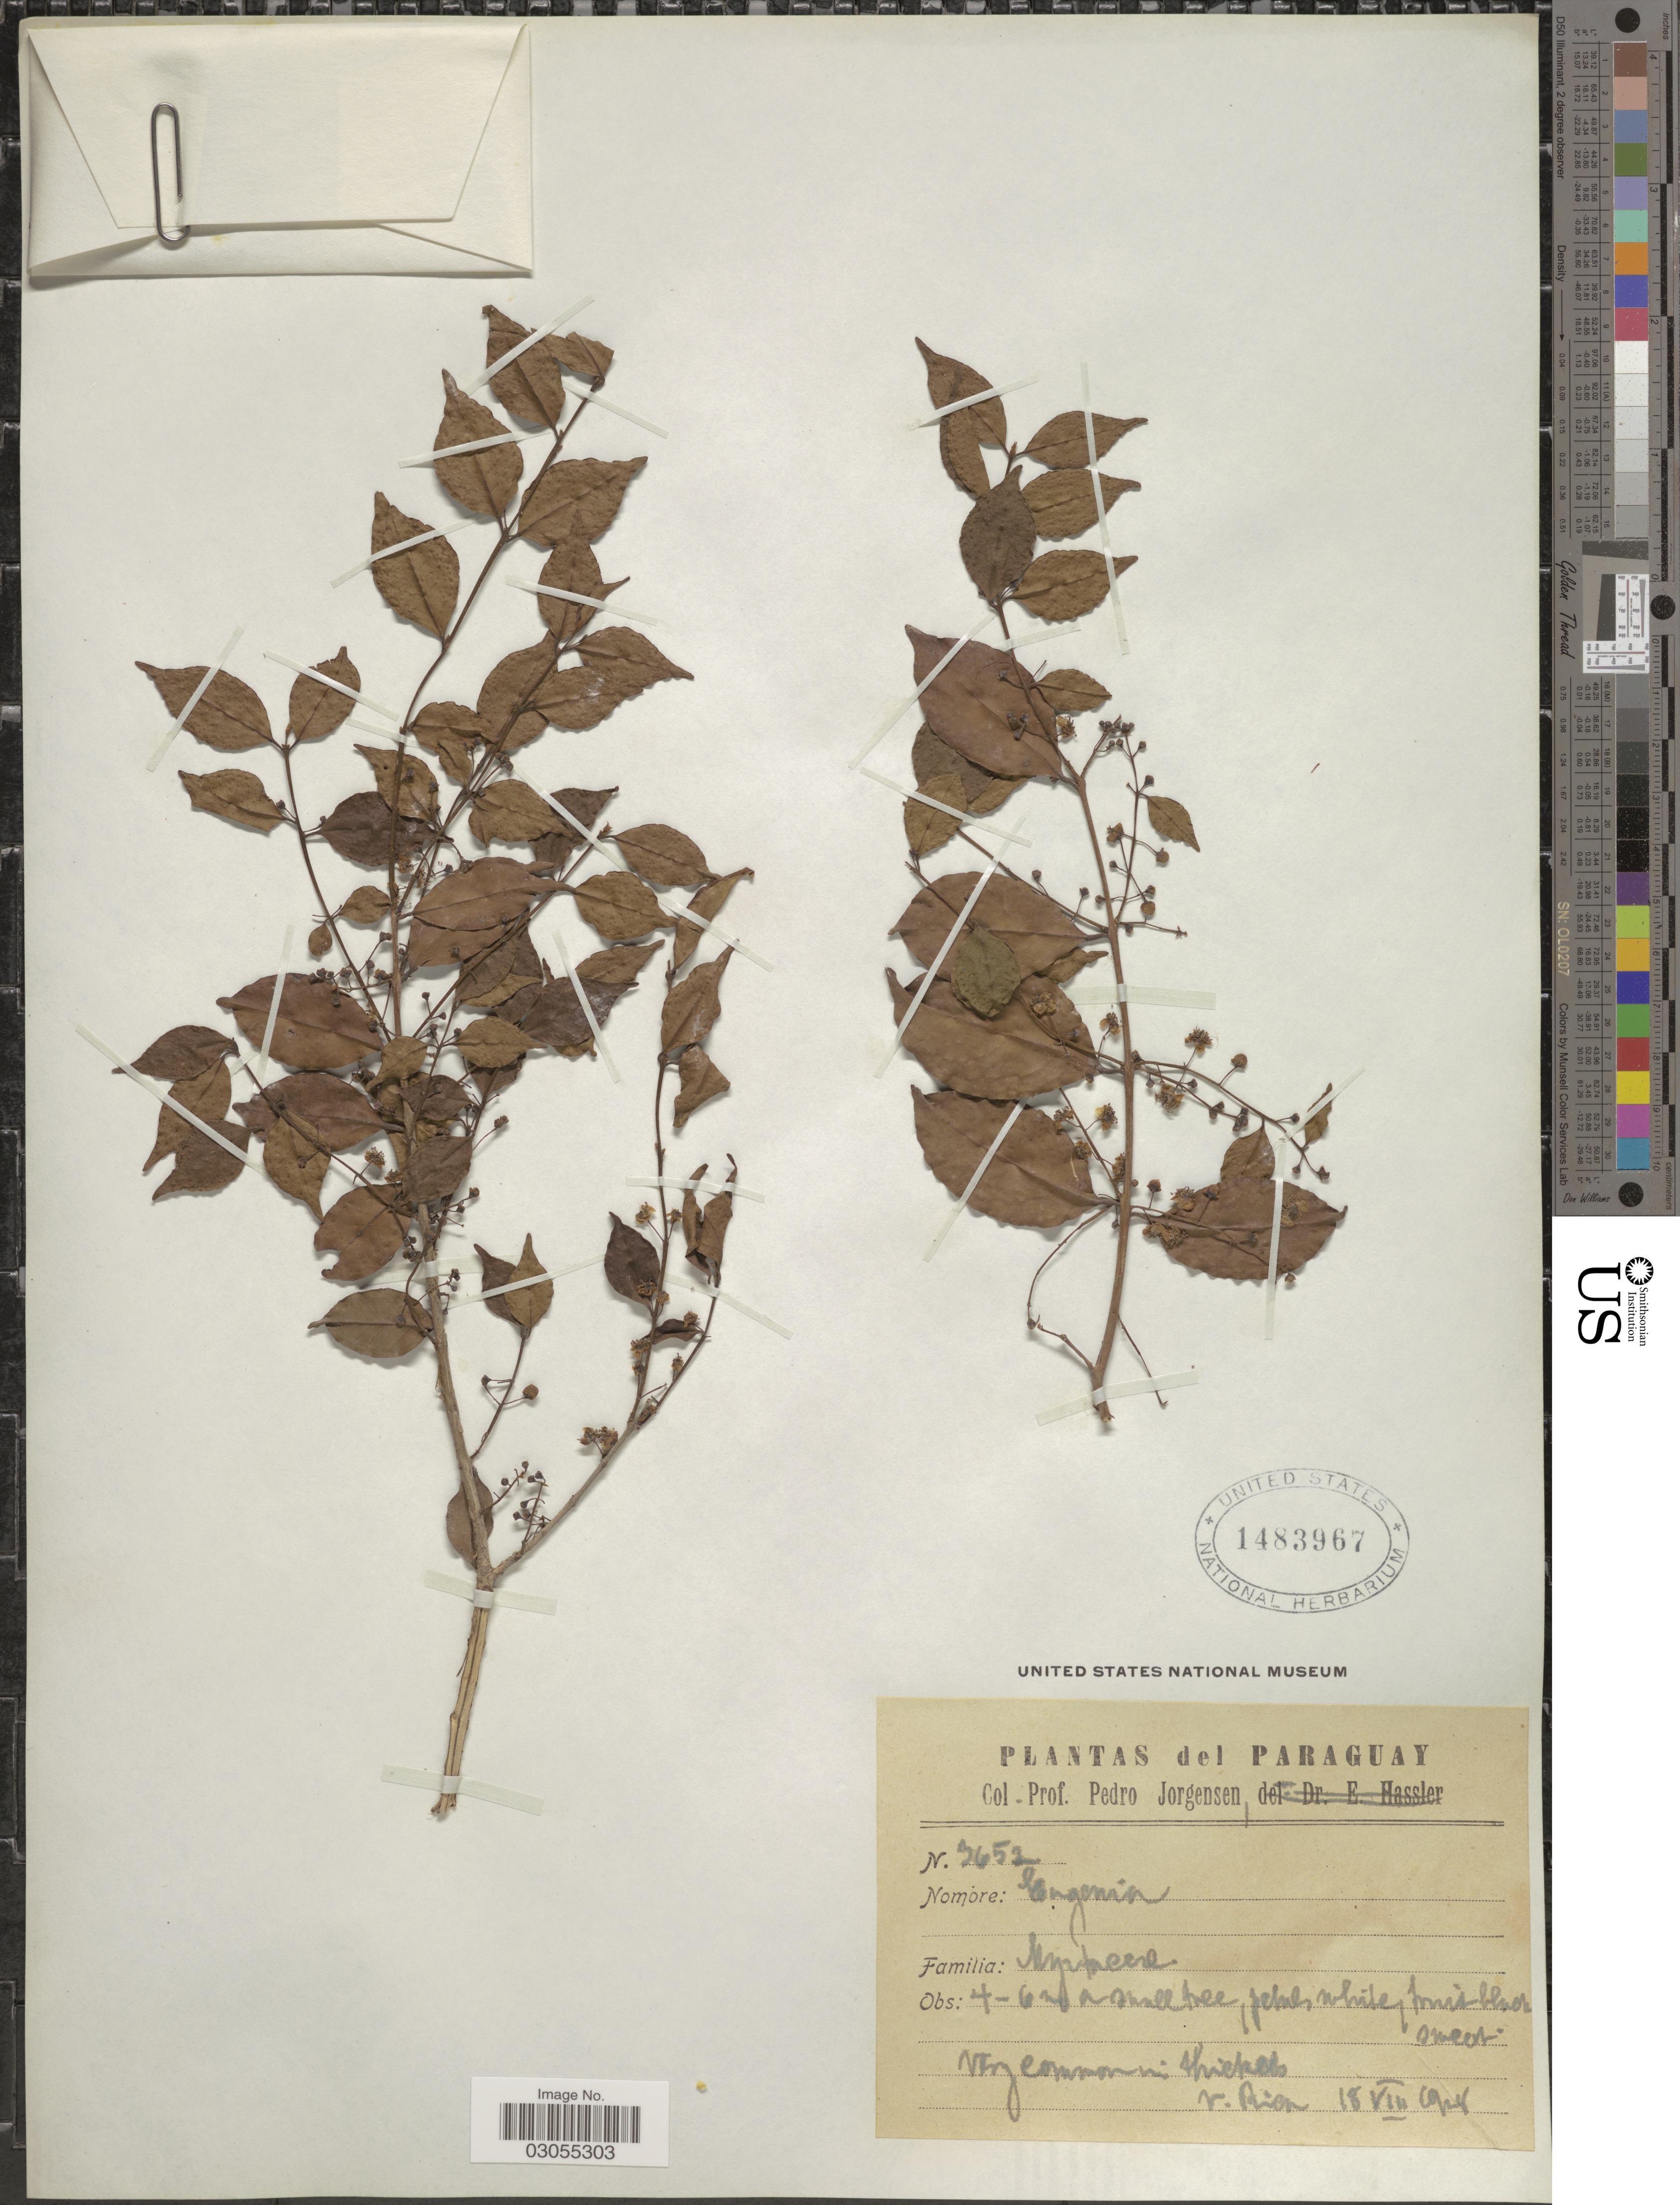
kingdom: Plantae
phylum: Tracheophyta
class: Magnoliopsida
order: Myrtales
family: Myrtaceae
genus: Eugenia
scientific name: Eugenia sp.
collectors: P. Jörgensen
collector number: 3652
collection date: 1928-08-18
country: Paraguay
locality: V. Rica.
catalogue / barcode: US 1483967